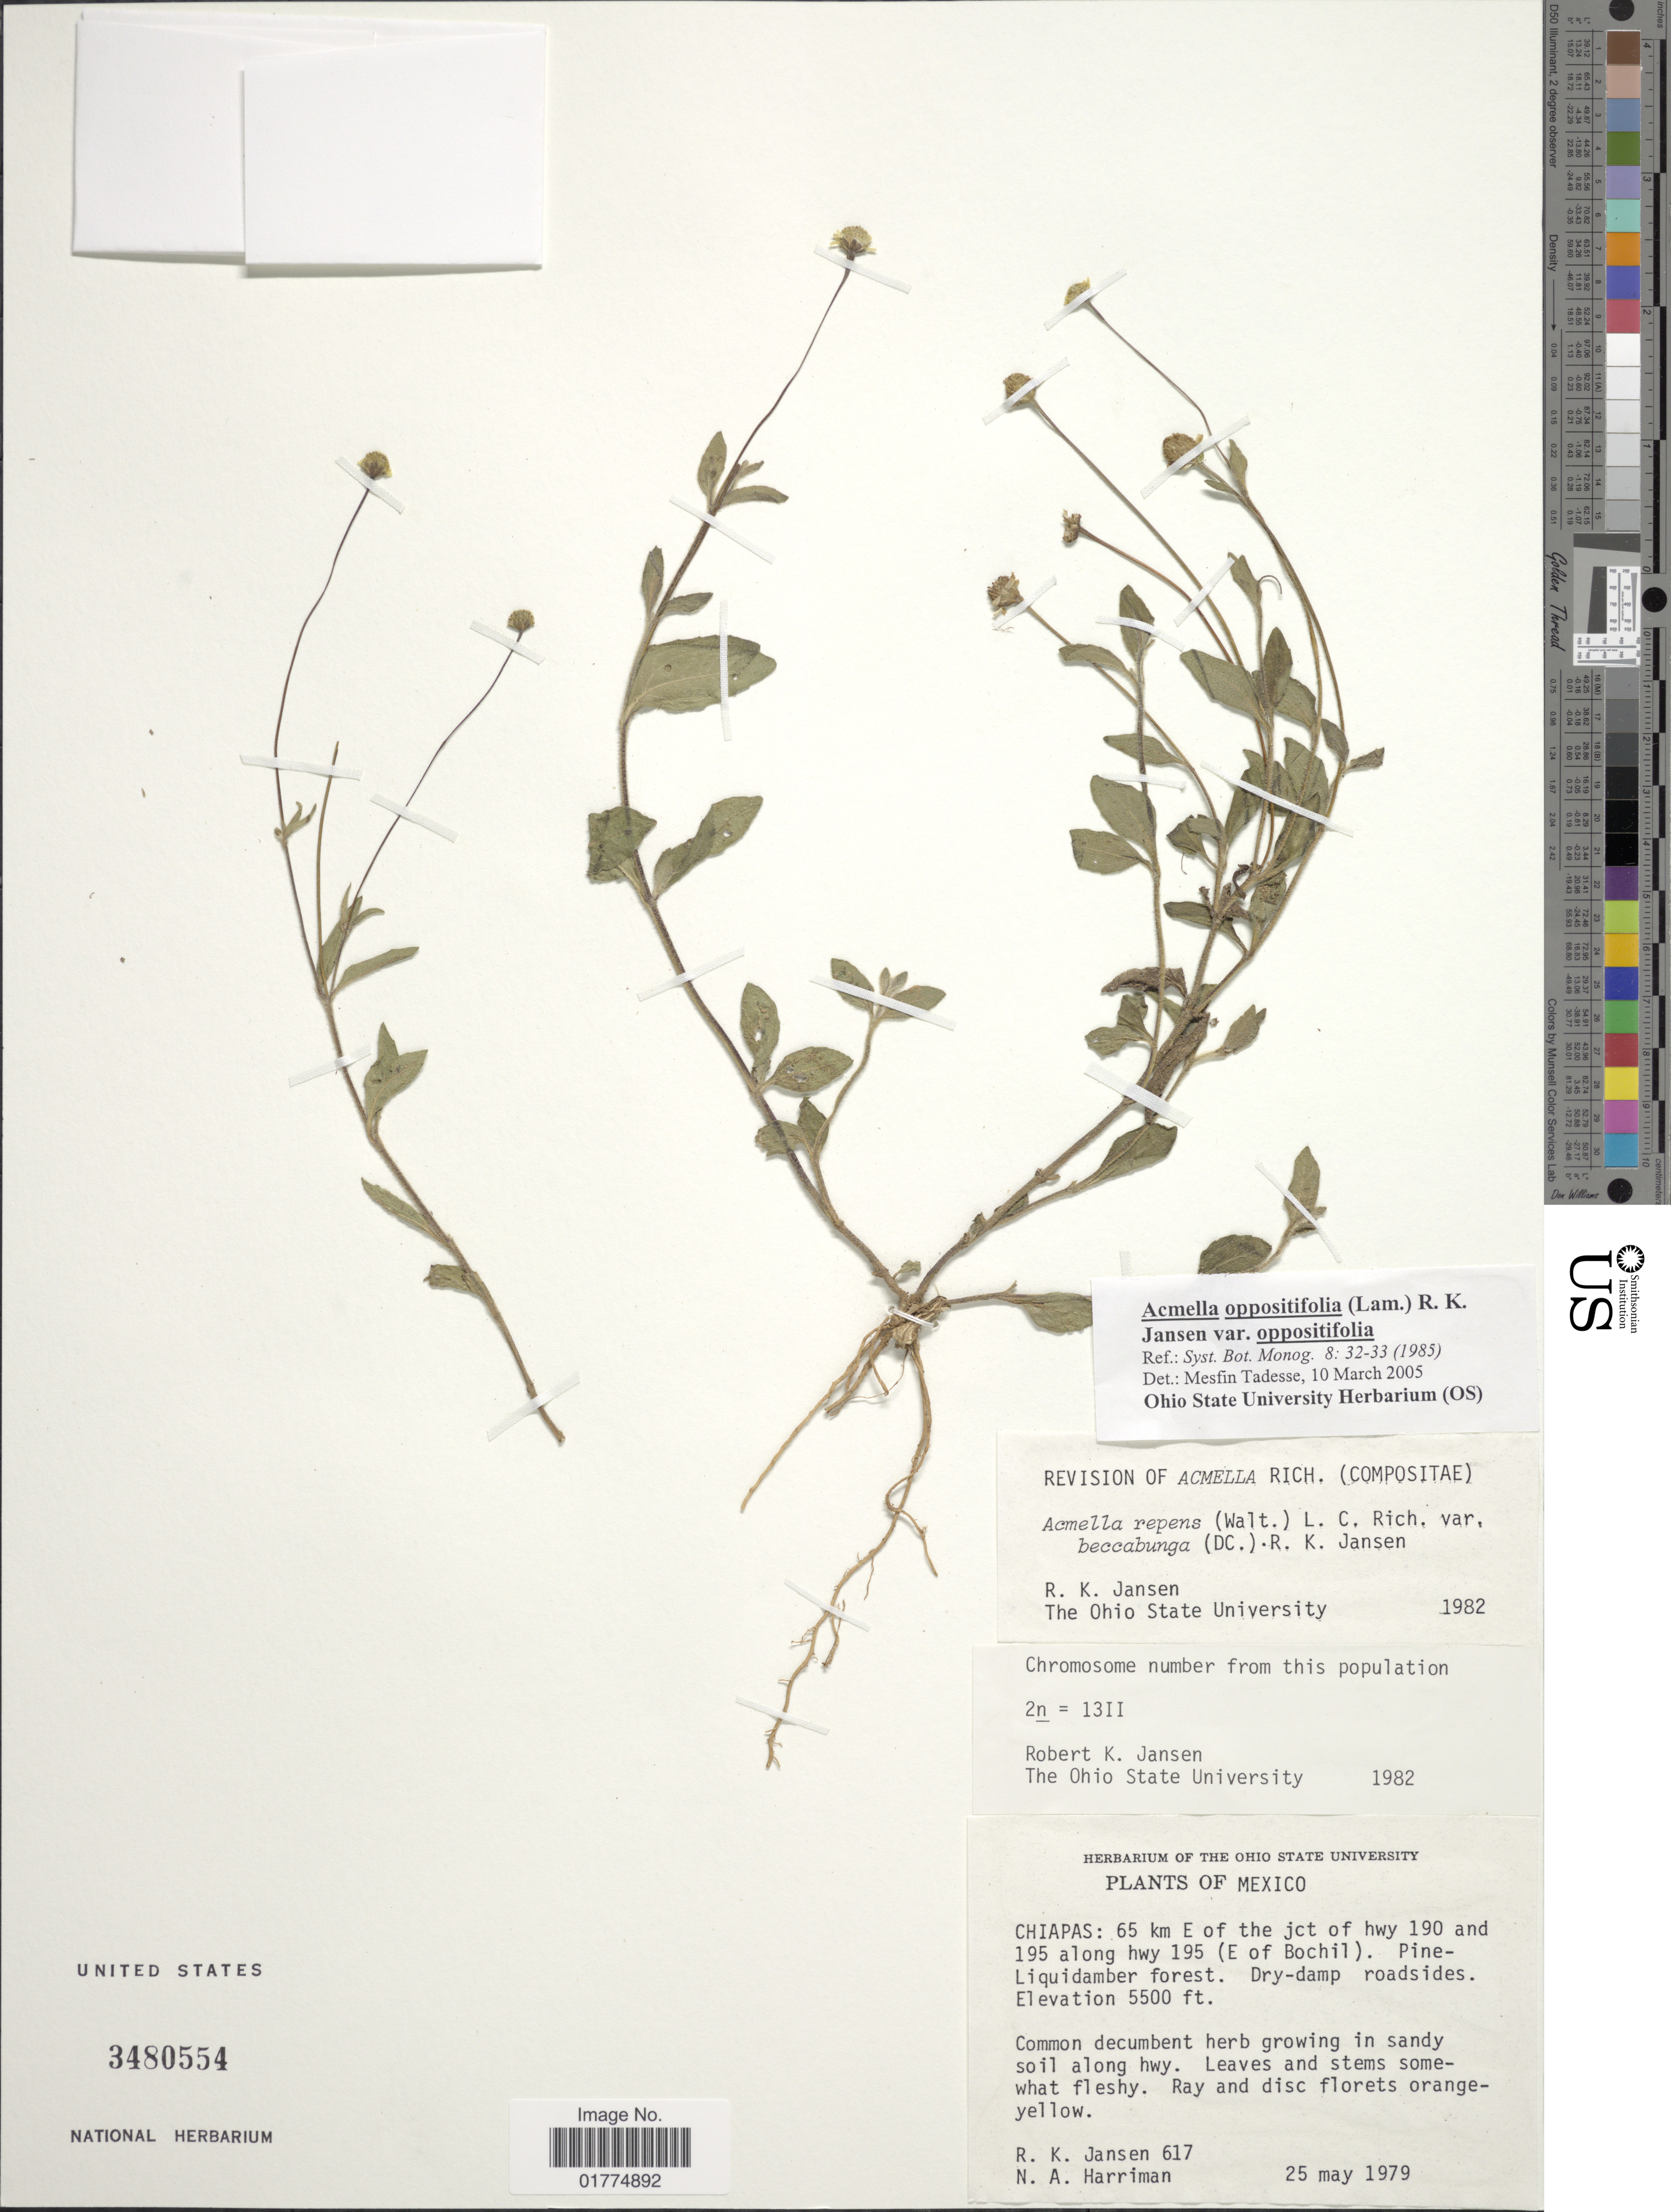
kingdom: Plantae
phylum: Tracheophyta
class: Magnoliopsida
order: Asterales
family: Asteraceae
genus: Acmella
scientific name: Acmella repens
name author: (Walter) Rich.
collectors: R. K. Jansen & N. A. Harriman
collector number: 617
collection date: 1979-05-25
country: Mexico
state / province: Chiapas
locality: Chiapas: 65 km E of the jct of hwy 190 and 195 along hwy 195 (E of Bochil)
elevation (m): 1676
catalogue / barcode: US 3480554